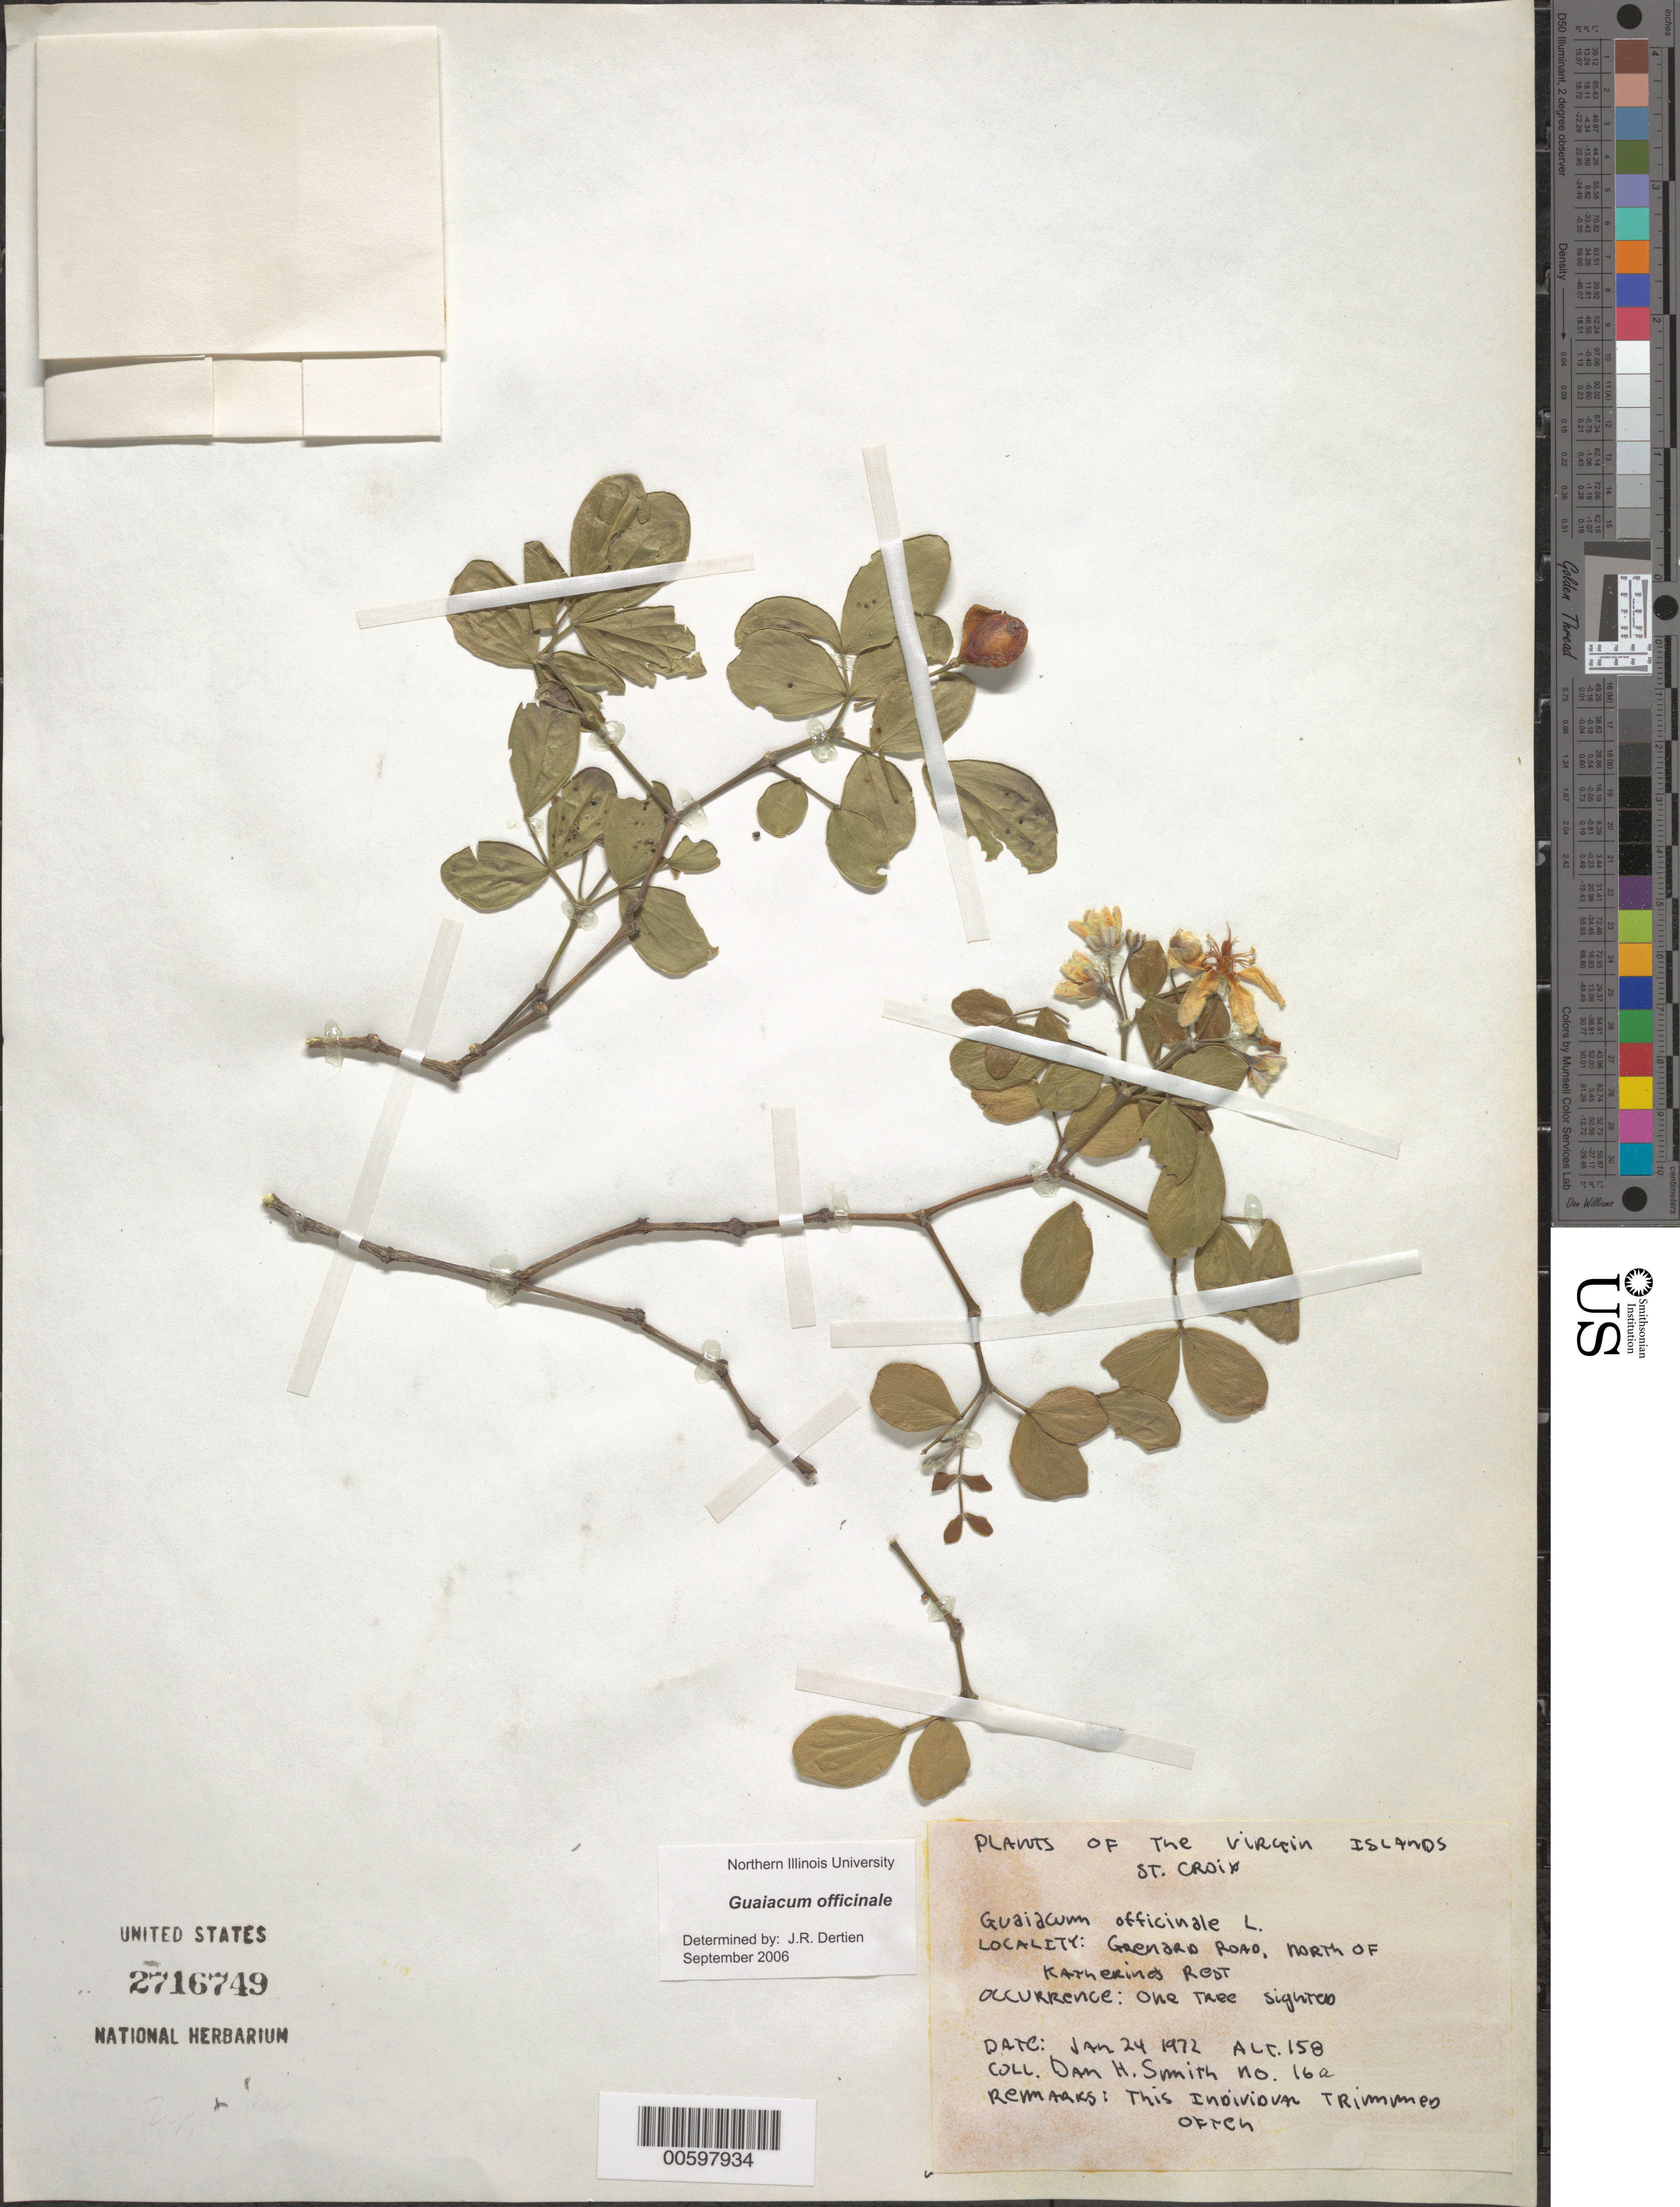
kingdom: Plantae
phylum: Tracheophyta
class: Magnoliopsida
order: Zygophyllales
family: Zygophyllaceae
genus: Guaiacum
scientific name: Guaiacum officinale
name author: L.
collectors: D. H. Smith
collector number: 16a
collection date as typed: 24 Jan 1972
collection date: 1972-01-24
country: U.S. Virgin Islands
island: St. Croix Island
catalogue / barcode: US 2716749